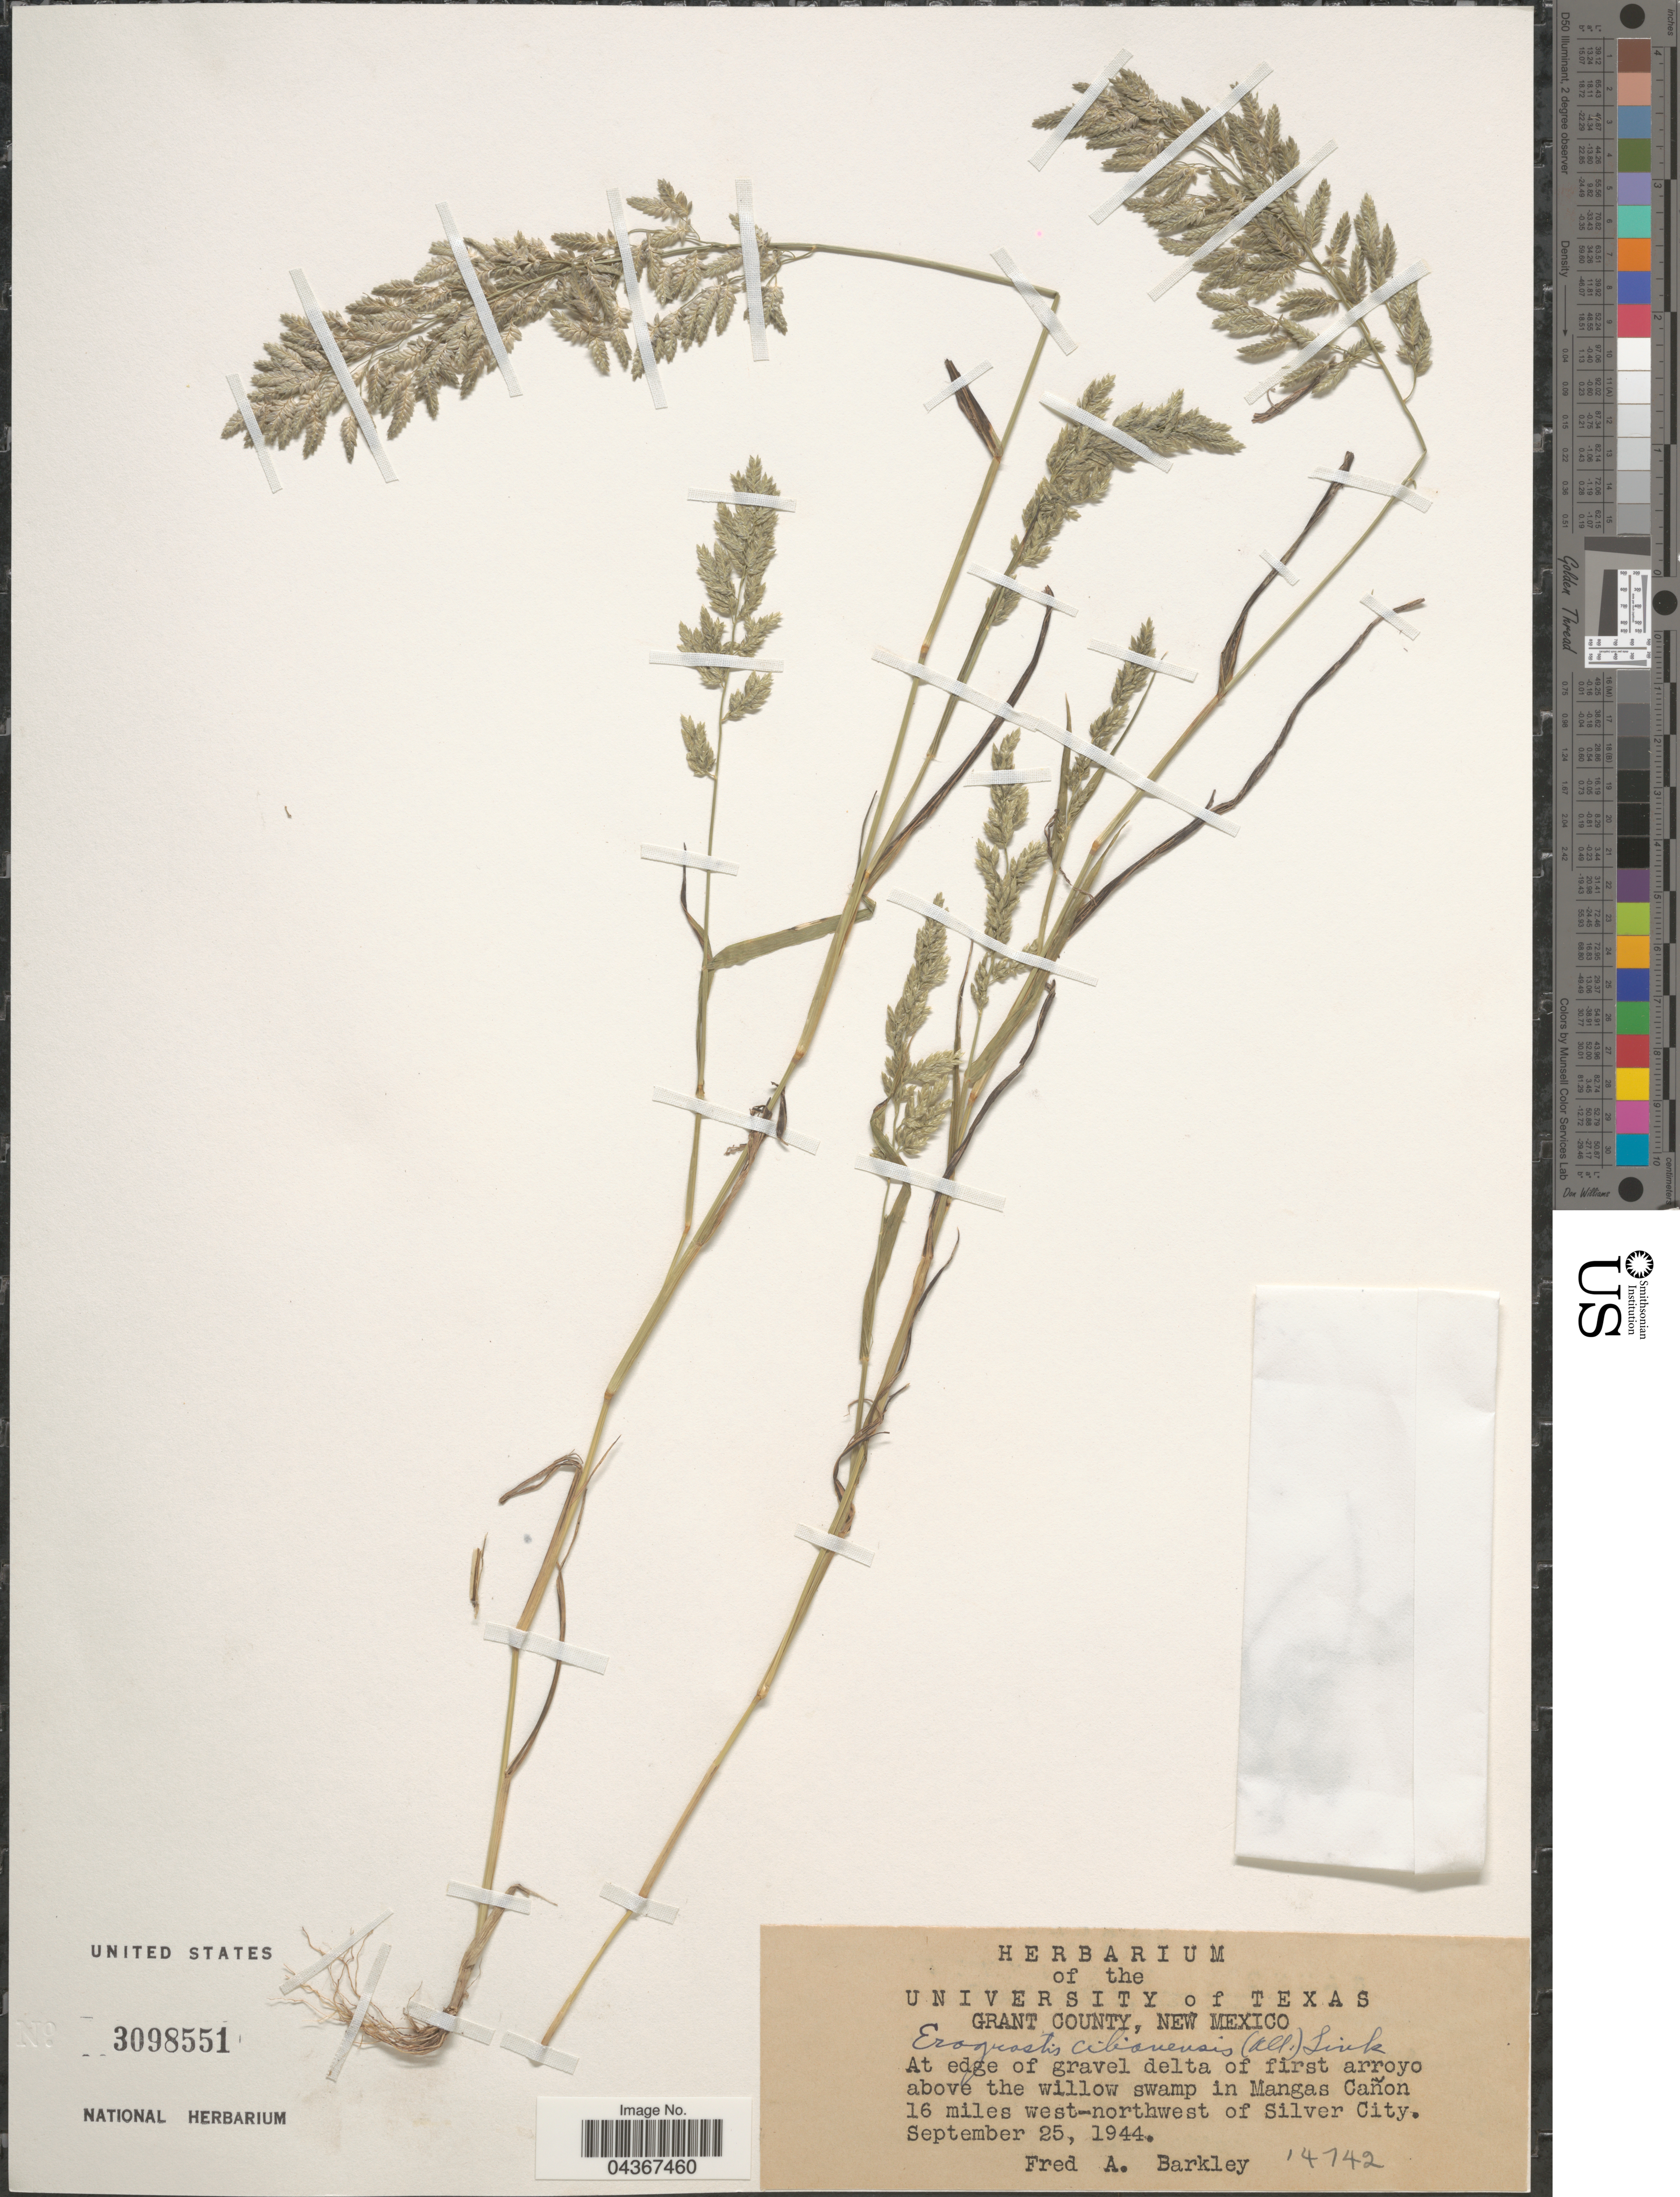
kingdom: Plantae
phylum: Tracheophyta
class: Liliopsida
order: Poales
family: Poaceae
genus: Eragrostis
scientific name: Eragrostis cilianensis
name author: (Bellardi) Vignolo ex Janch.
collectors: F. A. Barkley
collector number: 14742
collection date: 1944-09-25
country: United States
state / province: New Mexico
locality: Grant County. At edge of gravel delta of first arroyo above the willow swamp in Mangas Cañon 16 miles west-northwest of Silver City.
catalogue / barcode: US 3098551